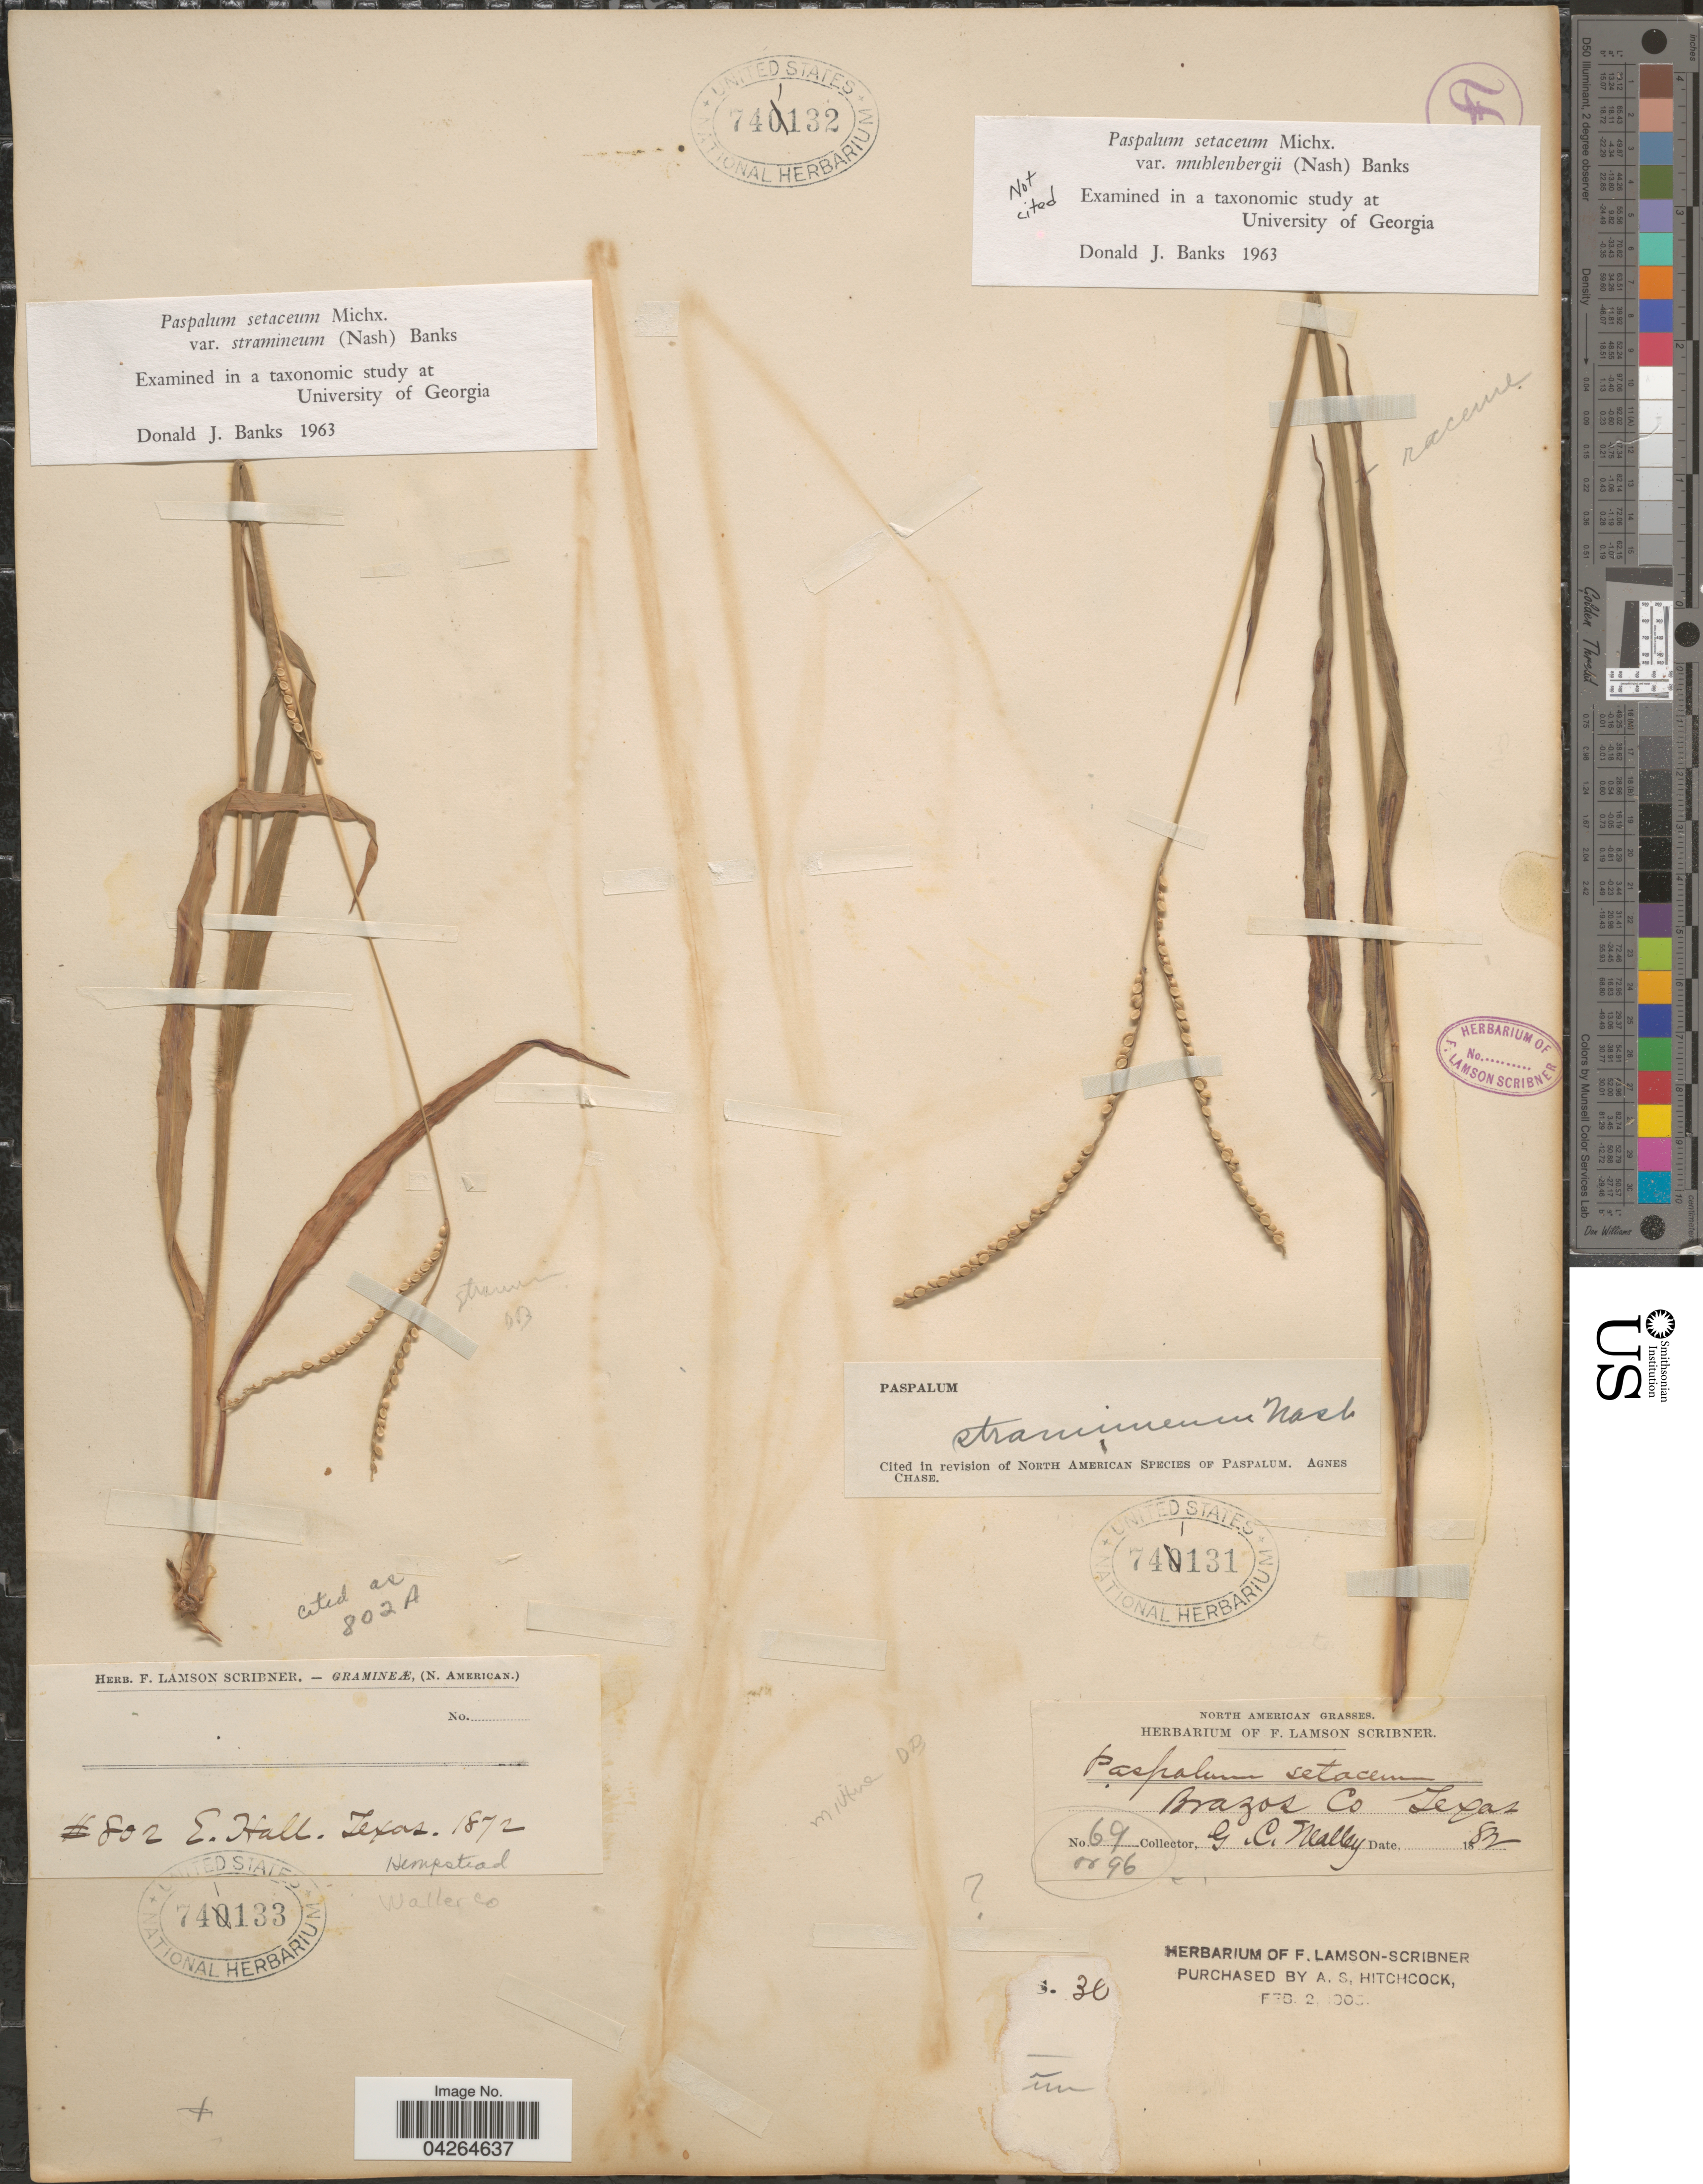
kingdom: Plantae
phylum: Tracheophyta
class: Liliopsida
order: Poales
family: Poaceae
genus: Paspalum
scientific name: Paspalum setaceum var. stramineum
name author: (Nash) D.J. Banks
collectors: ex herb. F. Lamson Scribner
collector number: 30?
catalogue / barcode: US 741132-3